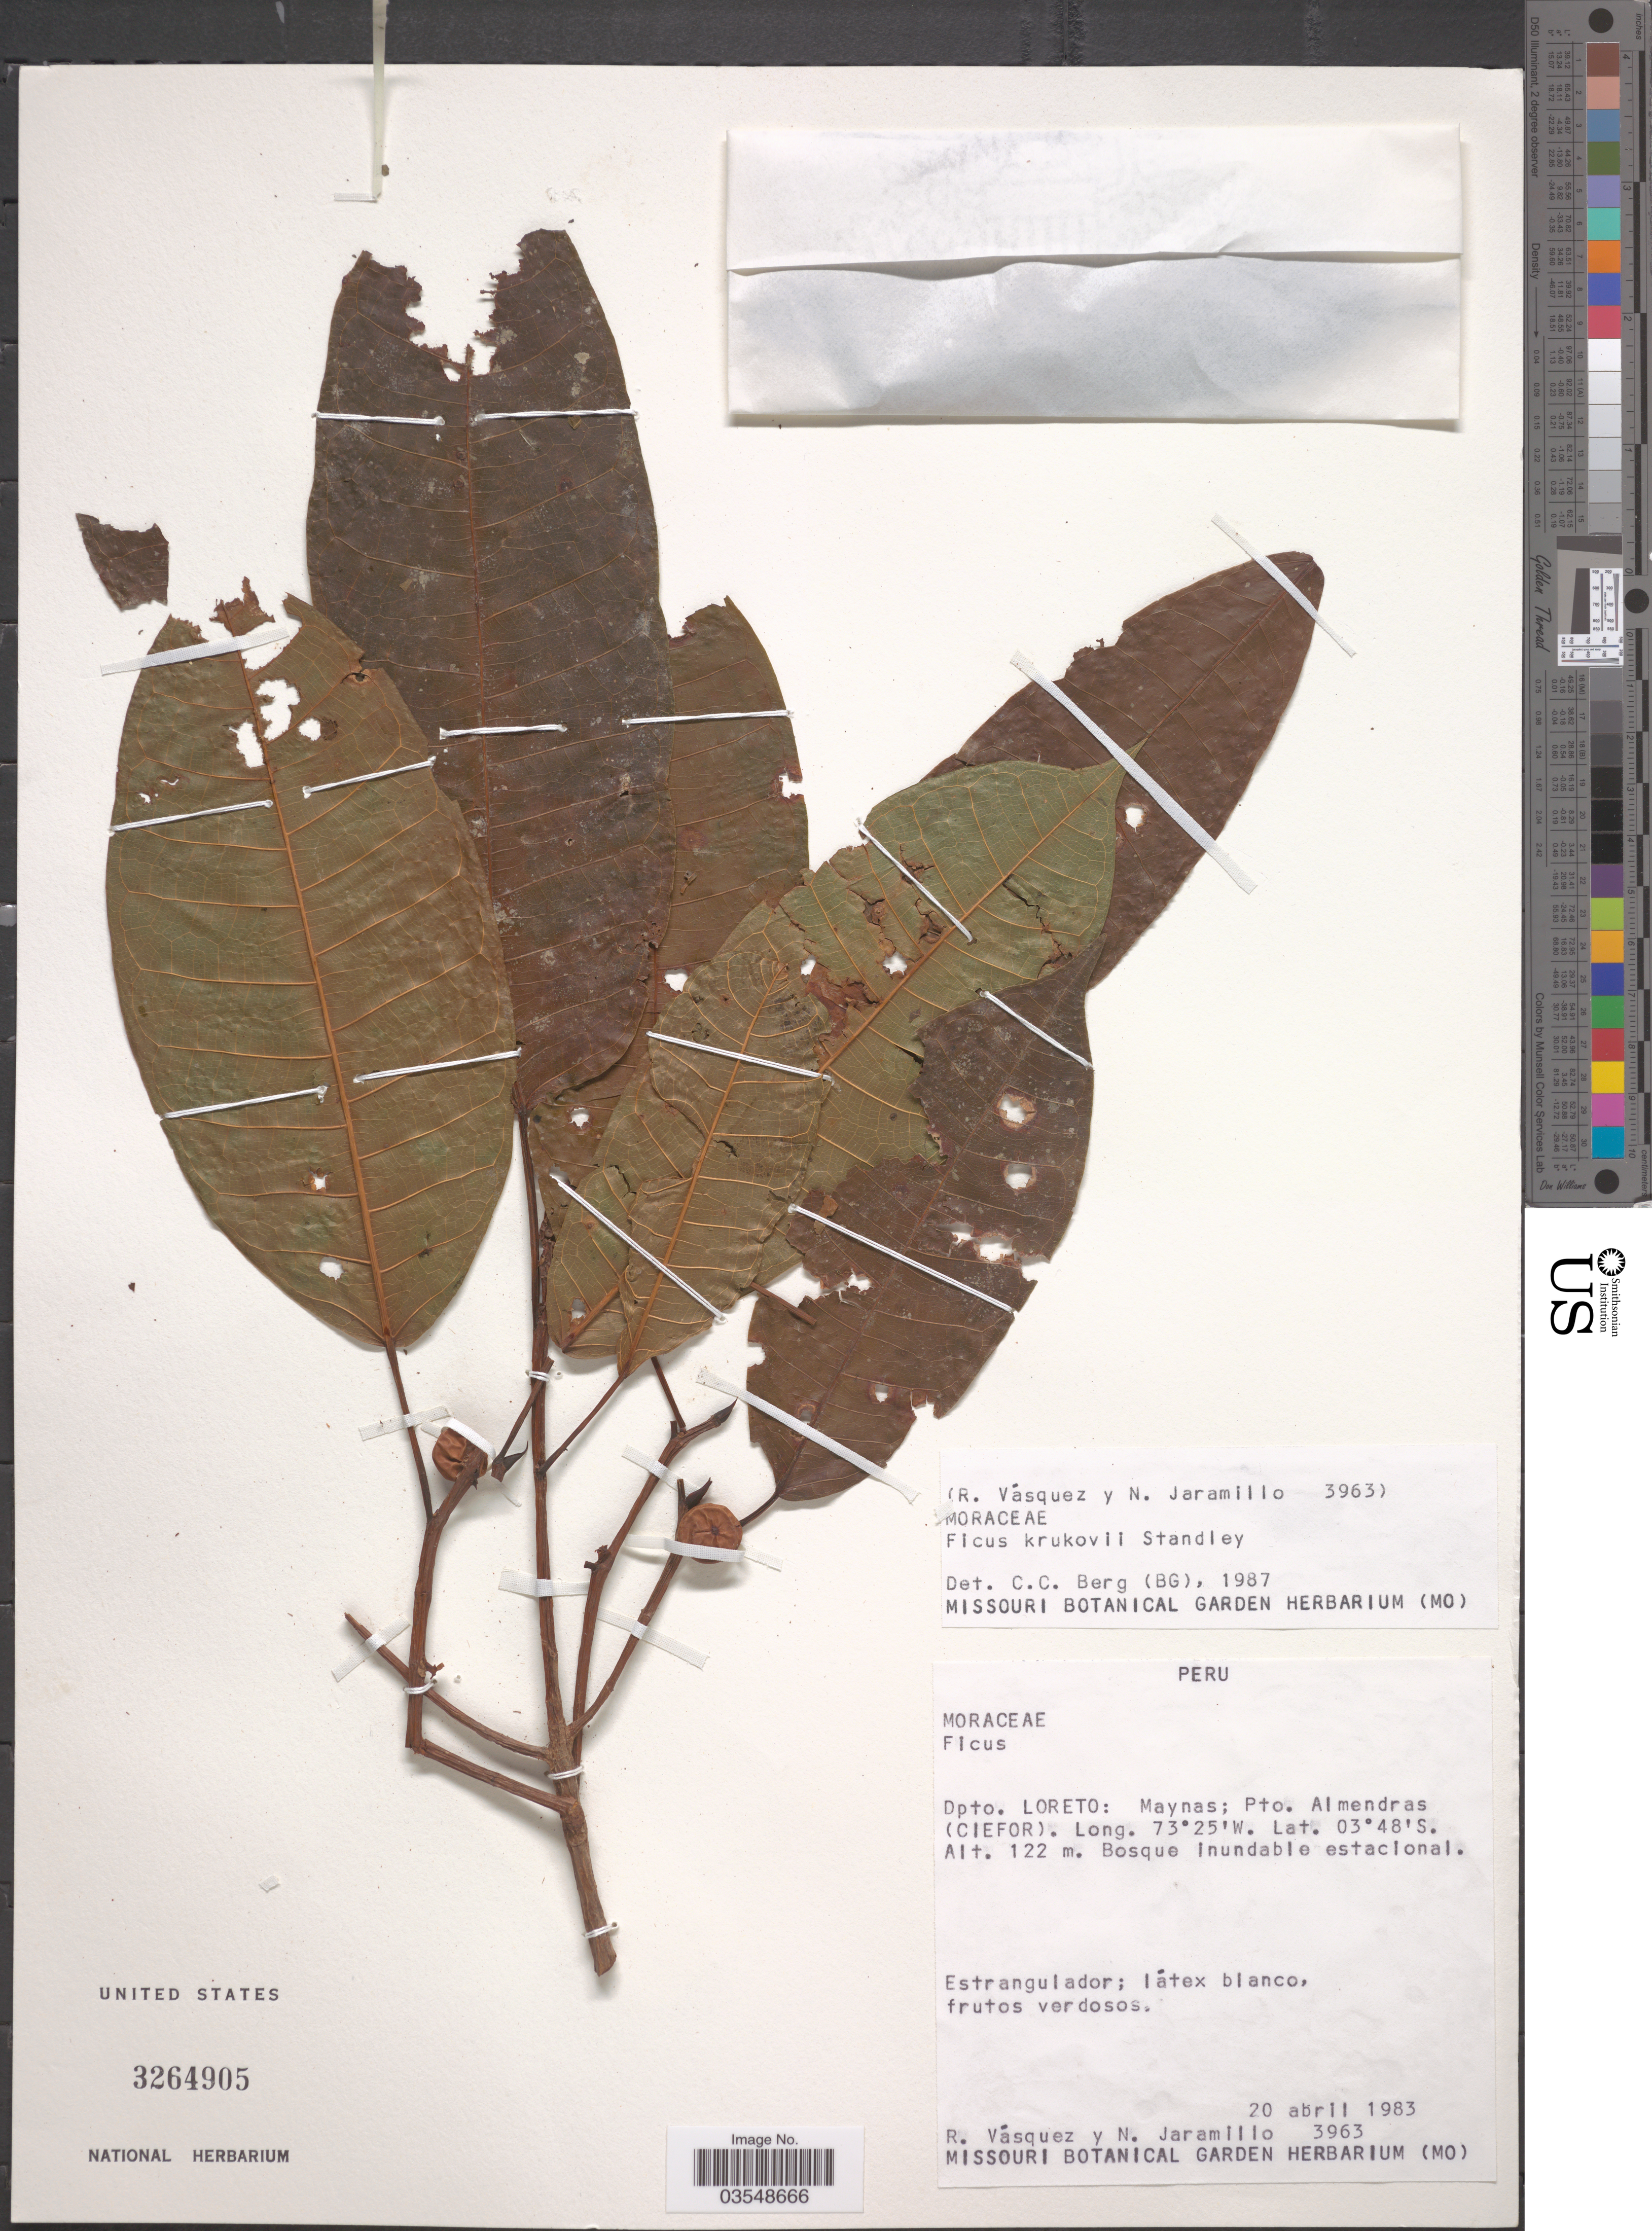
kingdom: Plantae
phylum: Tracheophyta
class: Magnoliopsida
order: Rosales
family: Moraceae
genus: Ficus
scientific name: Ficus krukovii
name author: Standl.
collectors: R. Vásquez & N. Jaramillo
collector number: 3963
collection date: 1983-04-20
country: Peru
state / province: Loreto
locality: Dpto. Loreto: Maynas; Pto. Almendras (Ciefor).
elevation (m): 122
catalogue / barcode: US 3264905